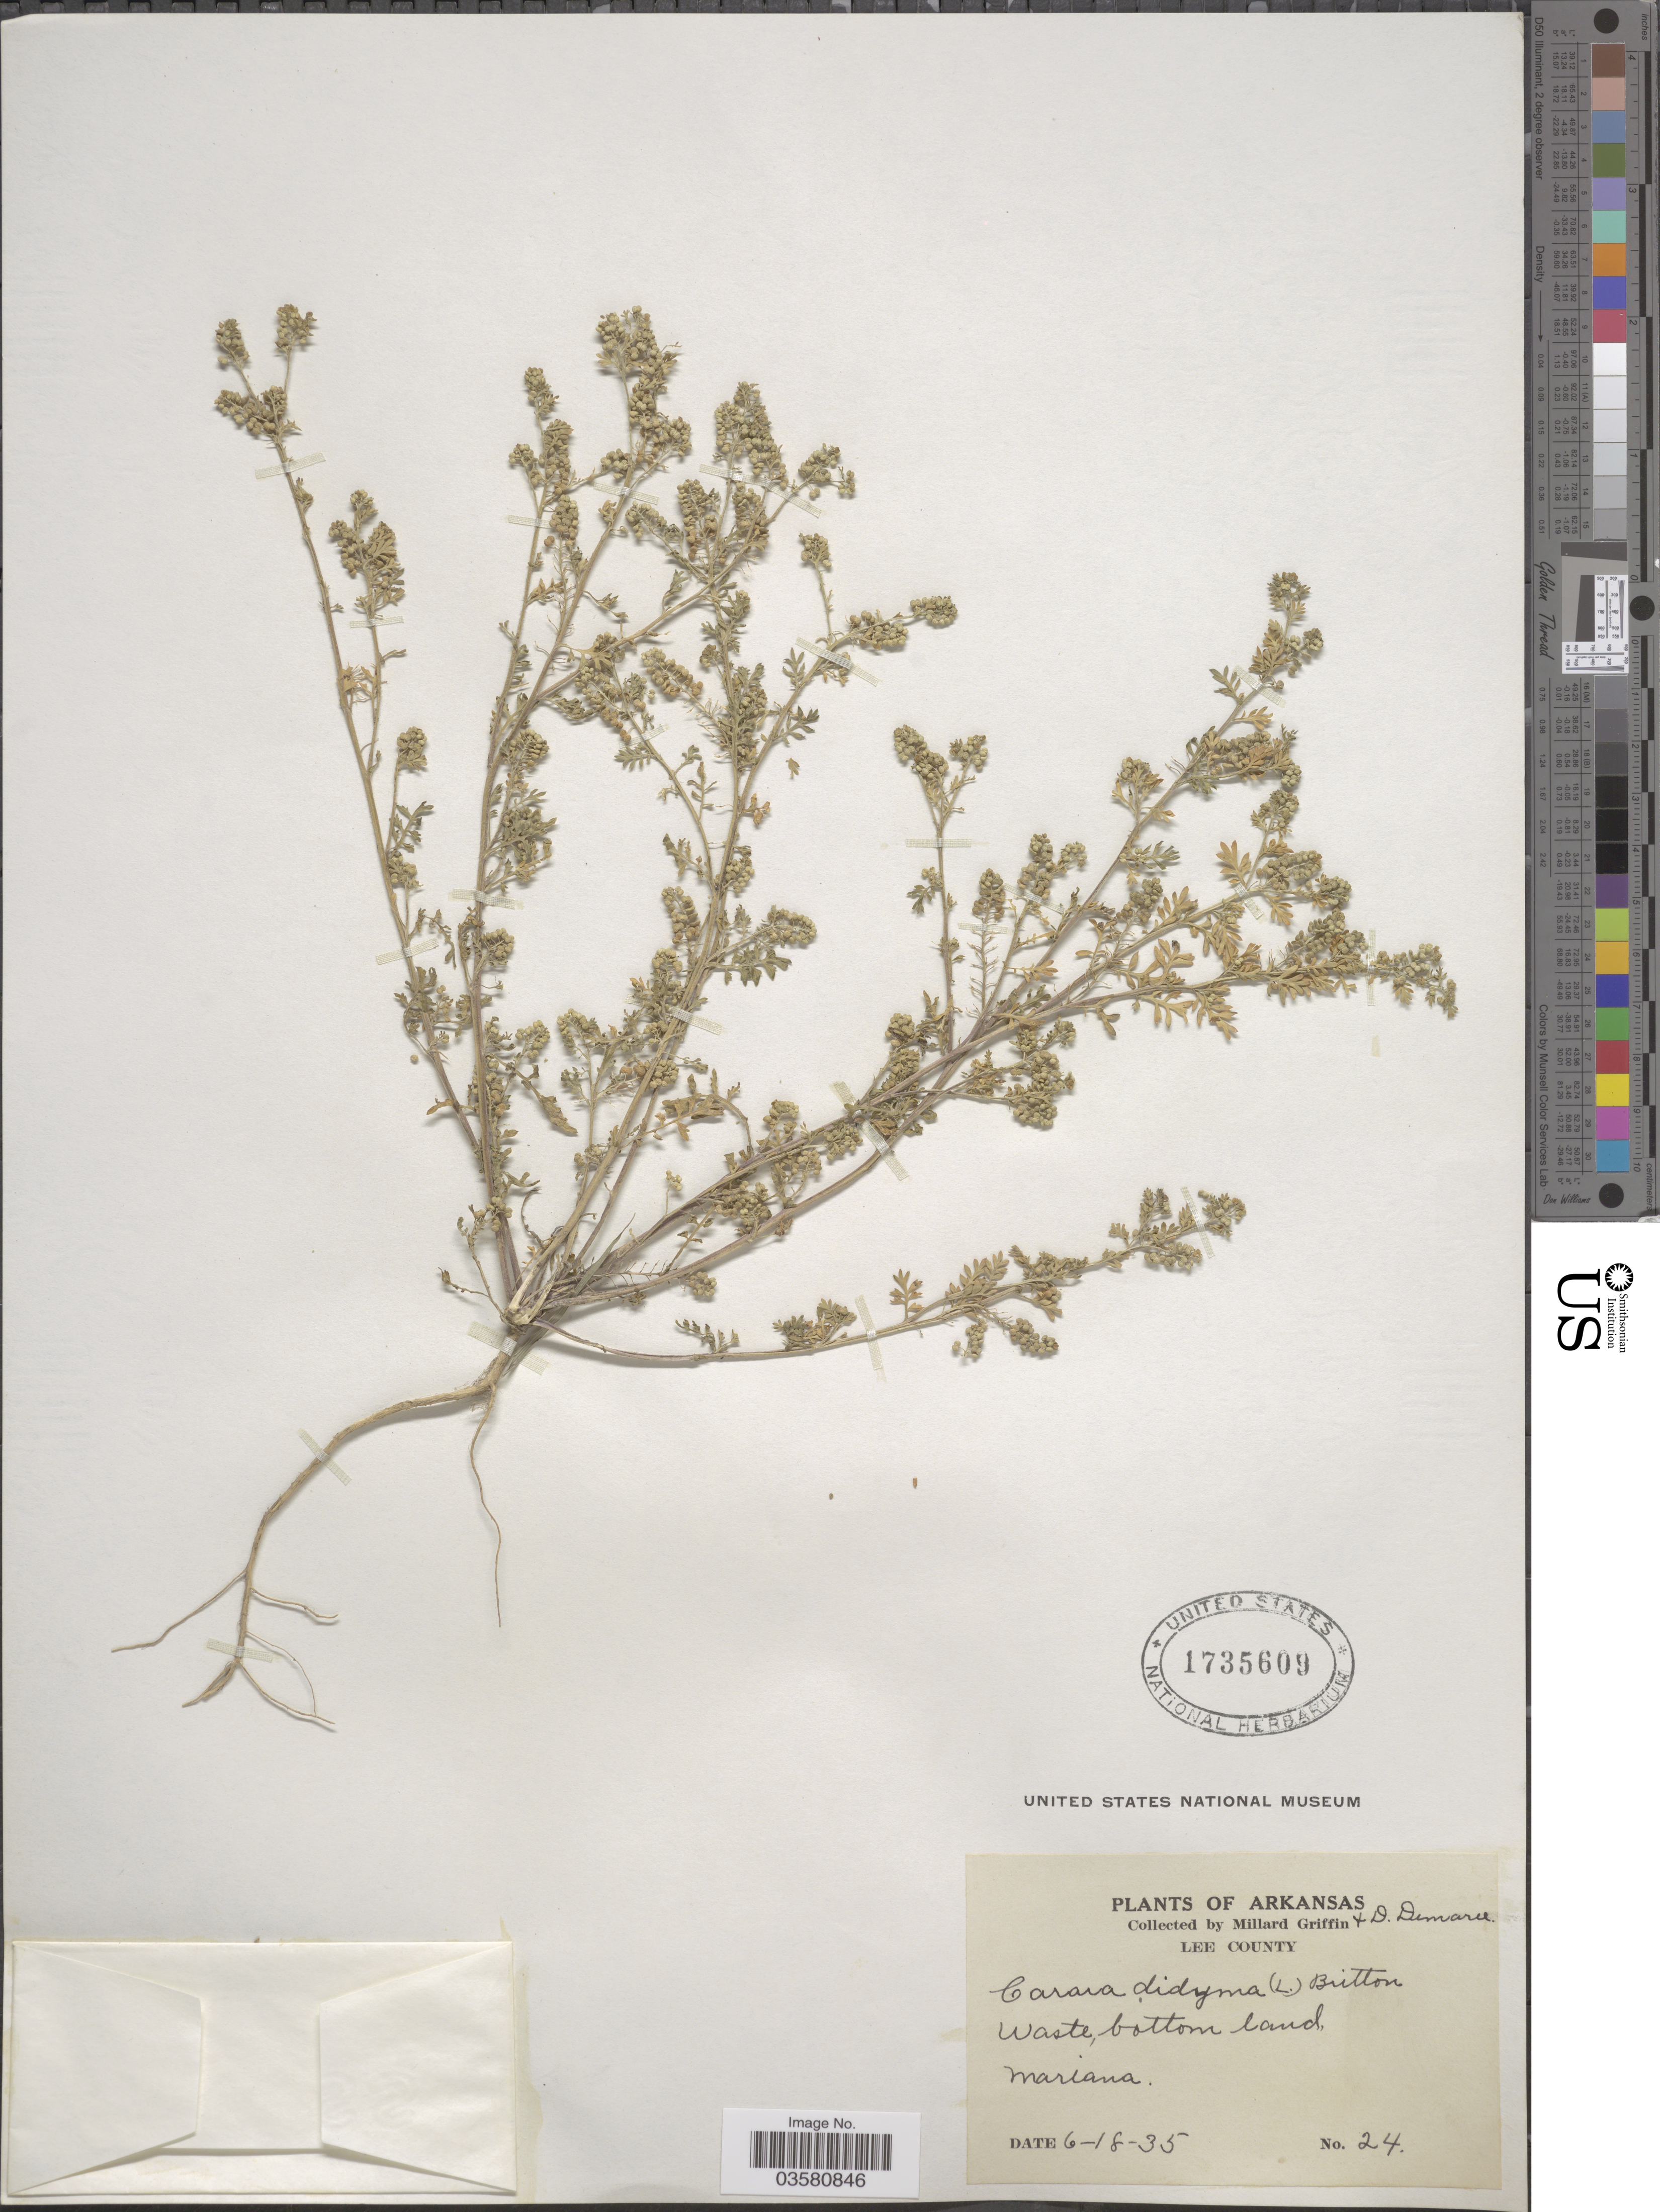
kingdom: Plantae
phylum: Tracheophyta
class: Magnoliopsida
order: Brassicales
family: Brassicaceae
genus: Lepidium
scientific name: Lepidium didymum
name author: L.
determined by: Strong, M. T., (US), Smithsonian Institution - National Museum of Natural History (UNITED STATES)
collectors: M. Griffin & D. Demaree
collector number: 24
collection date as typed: Transcribed d/m/y: 18/6/35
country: United States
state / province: Arkansas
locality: Lee County. Mariana.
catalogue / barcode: US 1735609